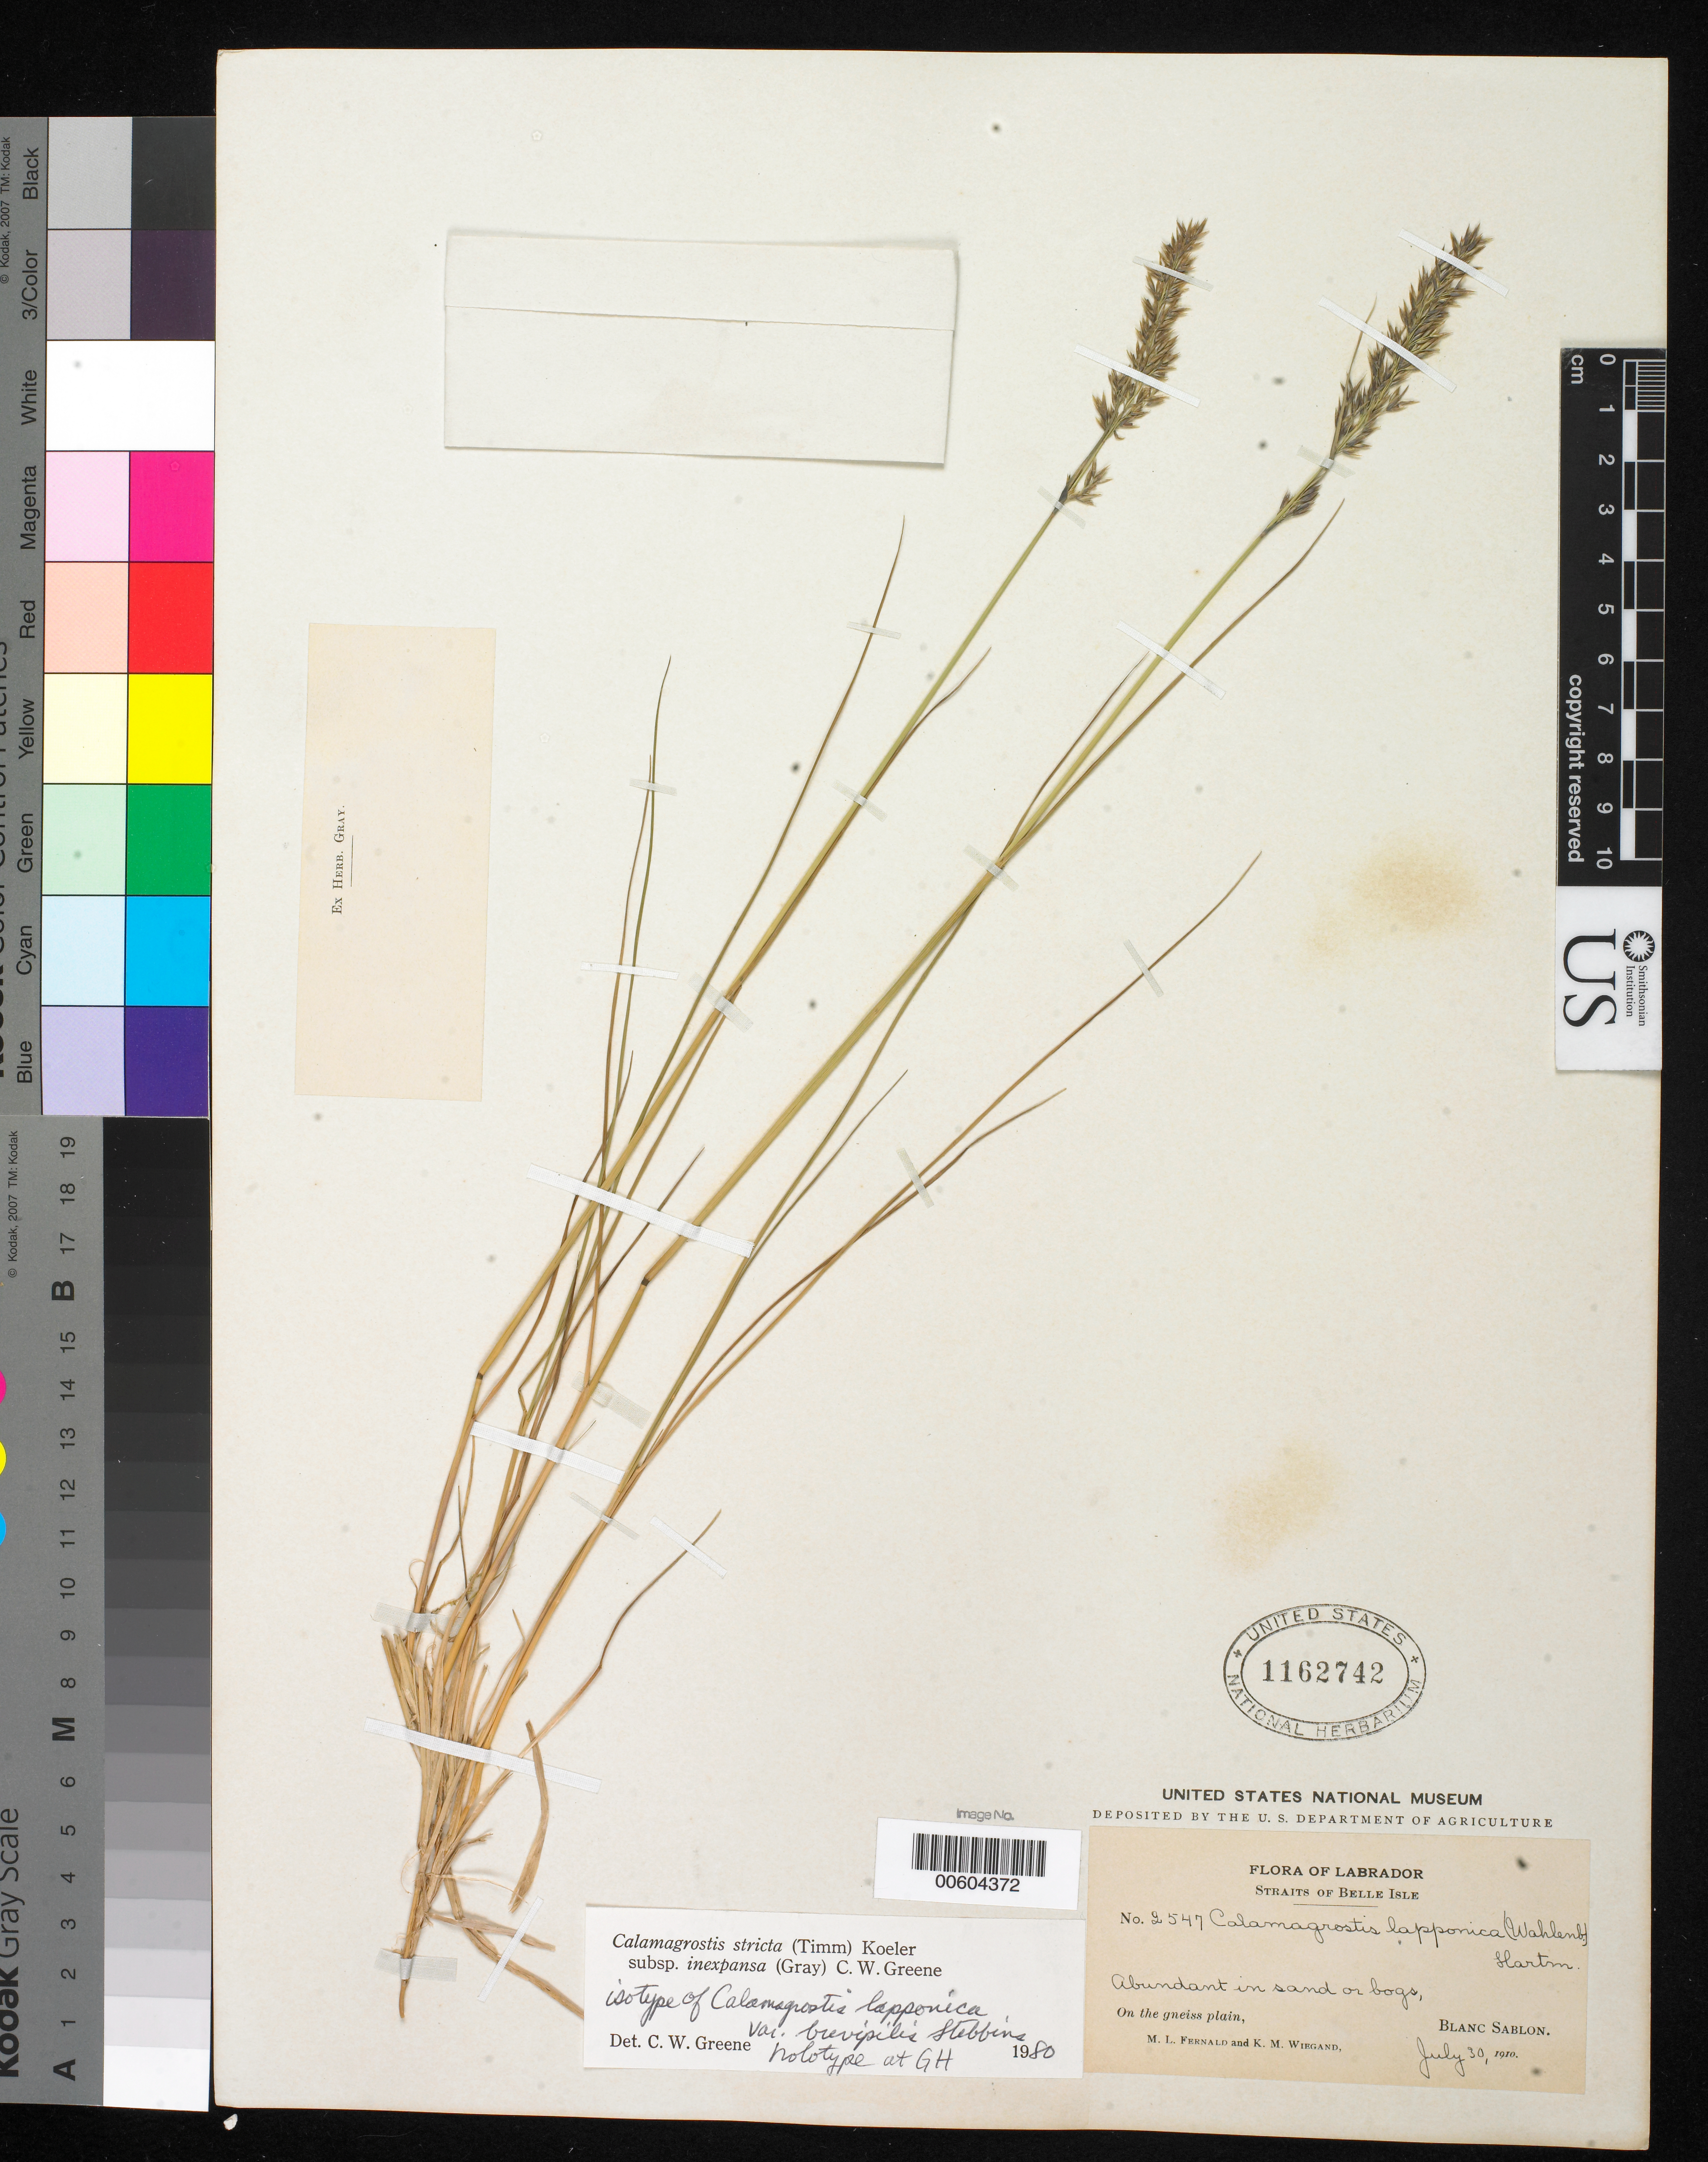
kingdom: Plantae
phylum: Tracheophyta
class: Liliopsida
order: Poales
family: Poaceae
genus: Calamagrostis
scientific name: Calamagrostis lapponica var. brevipilis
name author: Stebbins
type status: Isotype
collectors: M. L. Fernald & K. M. Wiegand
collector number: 2547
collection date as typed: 30 Jul 1910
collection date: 1910-07-30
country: Canada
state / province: Newfoundland and Labrador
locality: Straits of Belle Isle, Blanc Sablon.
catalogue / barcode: US 1162742